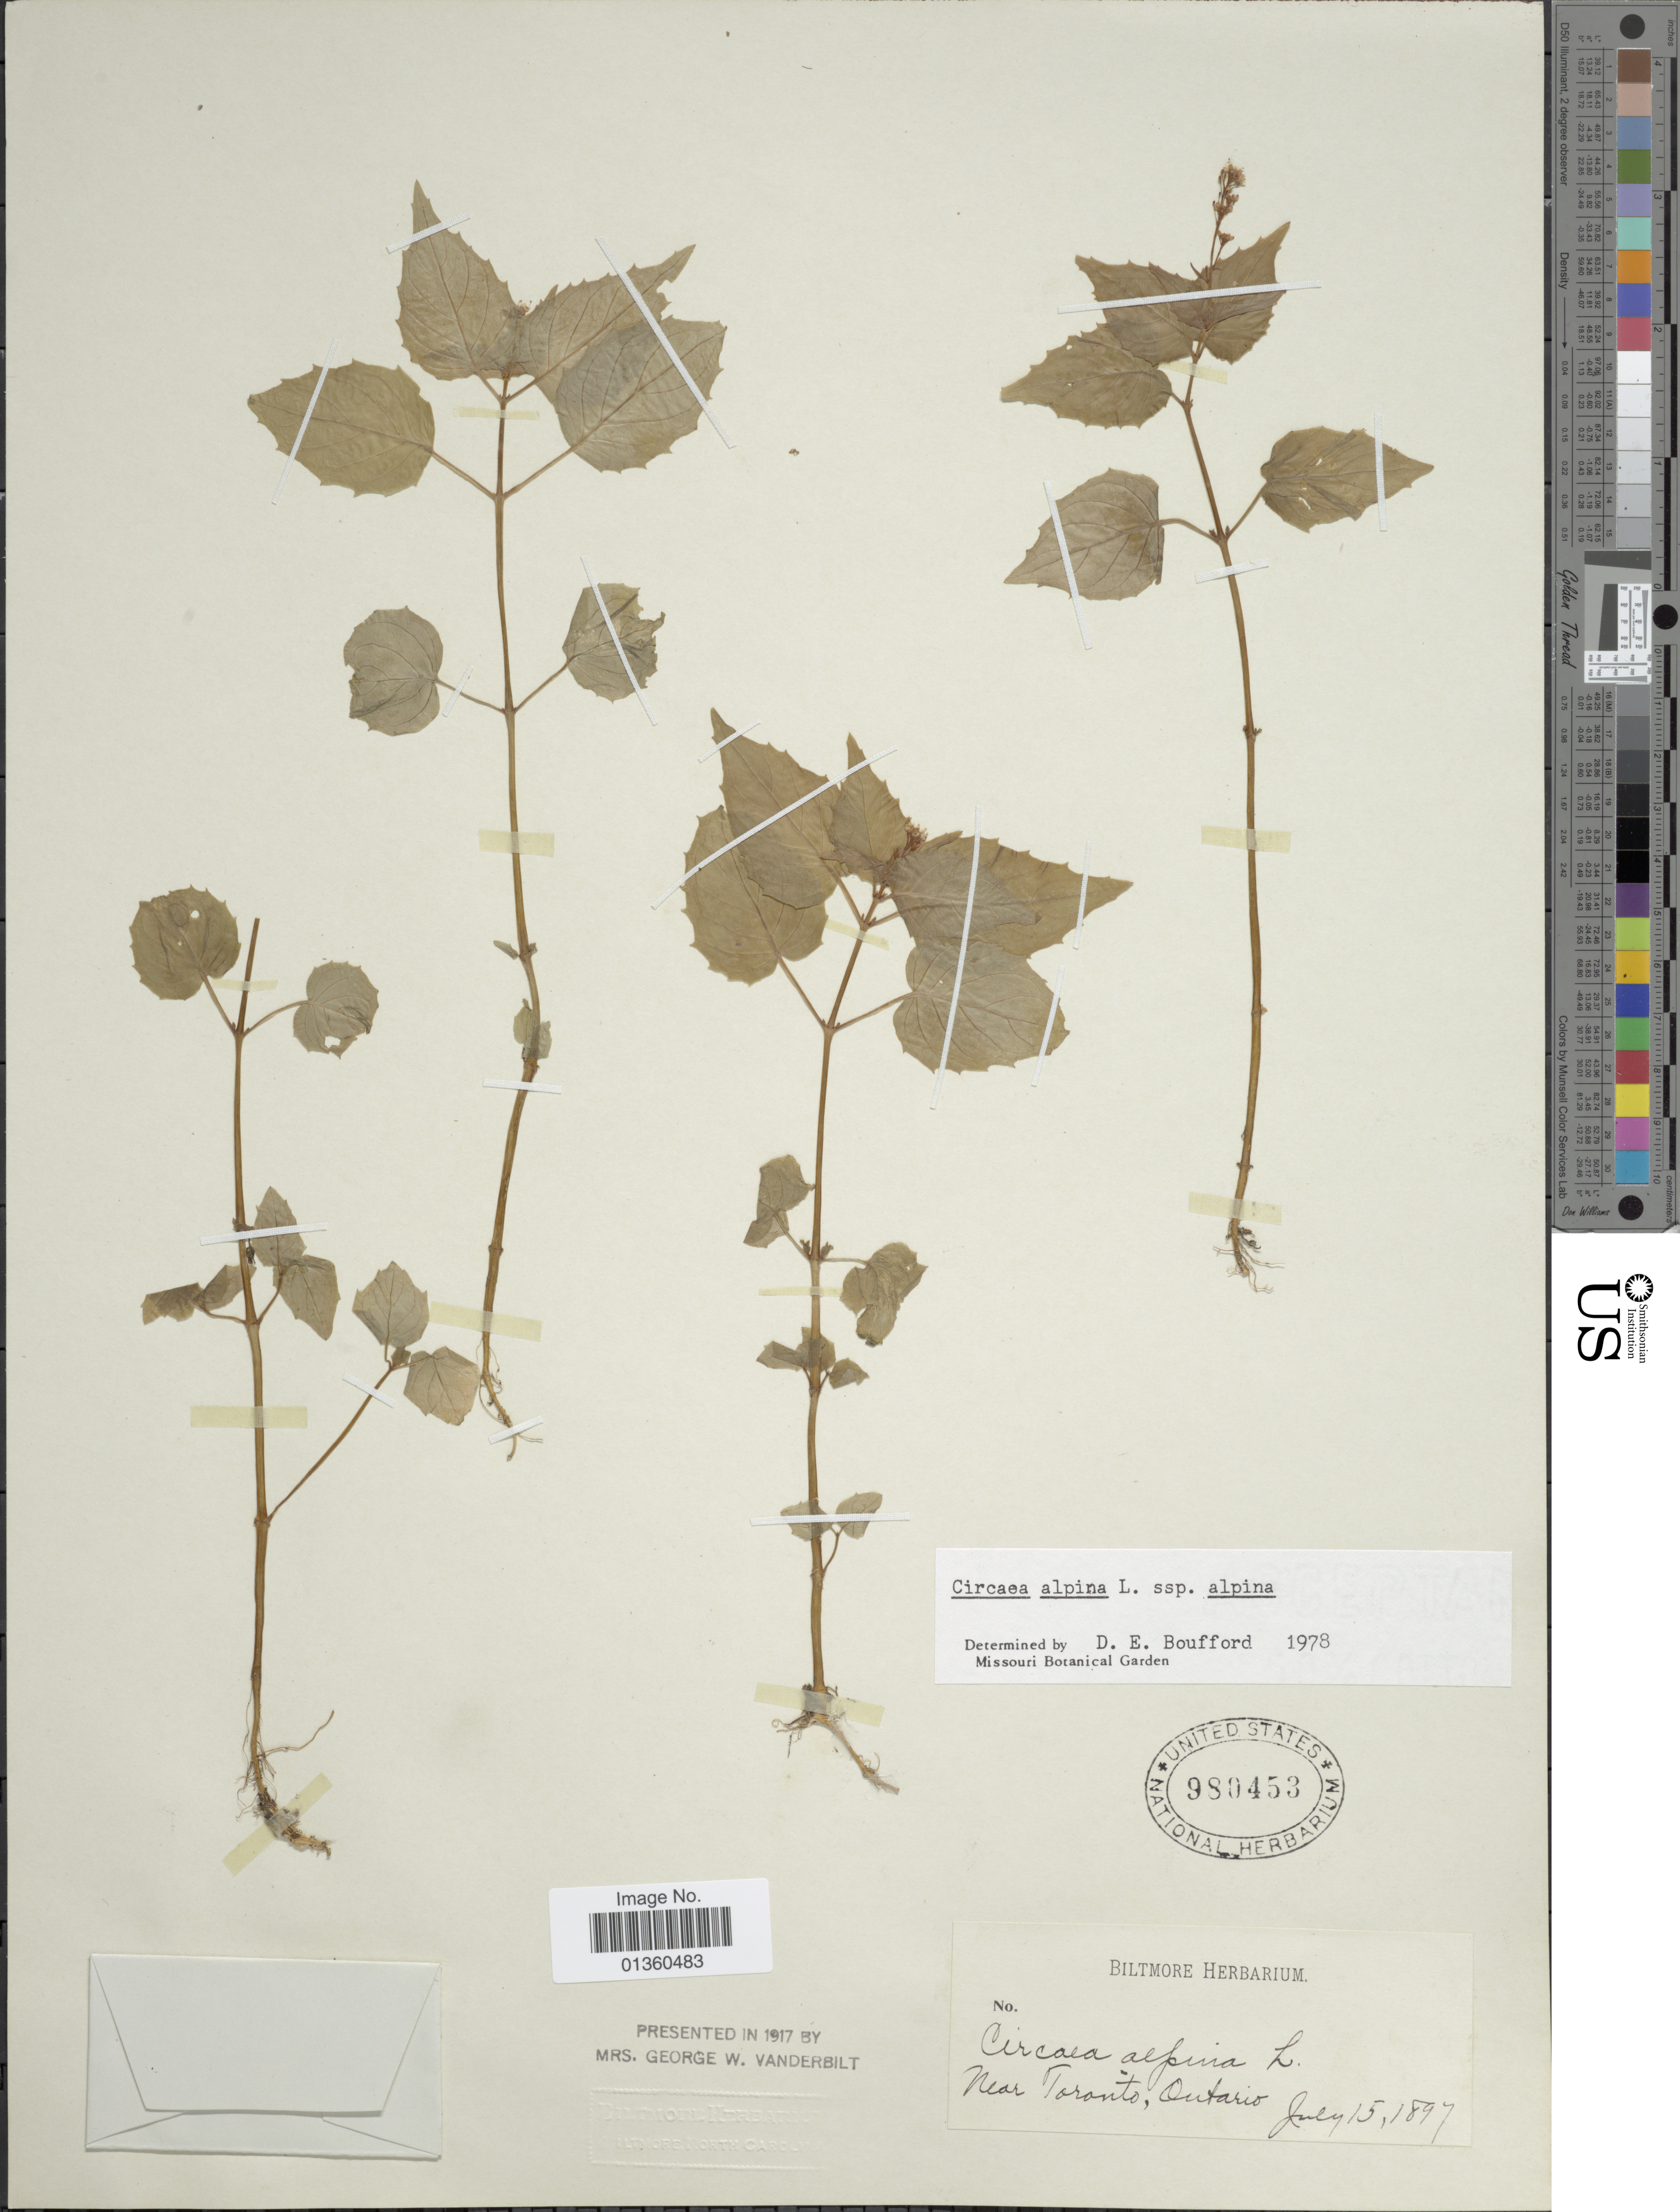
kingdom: Plantae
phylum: Tracheophyta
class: Magnoliopsida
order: Myrtales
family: Onagraceae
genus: Circaea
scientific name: Circaea alpina subsp. alpina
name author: L.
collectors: ex herb. Biltmore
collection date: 1897-07-15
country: Canada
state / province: Ontario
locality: Near Toronto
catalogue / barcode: US 980453